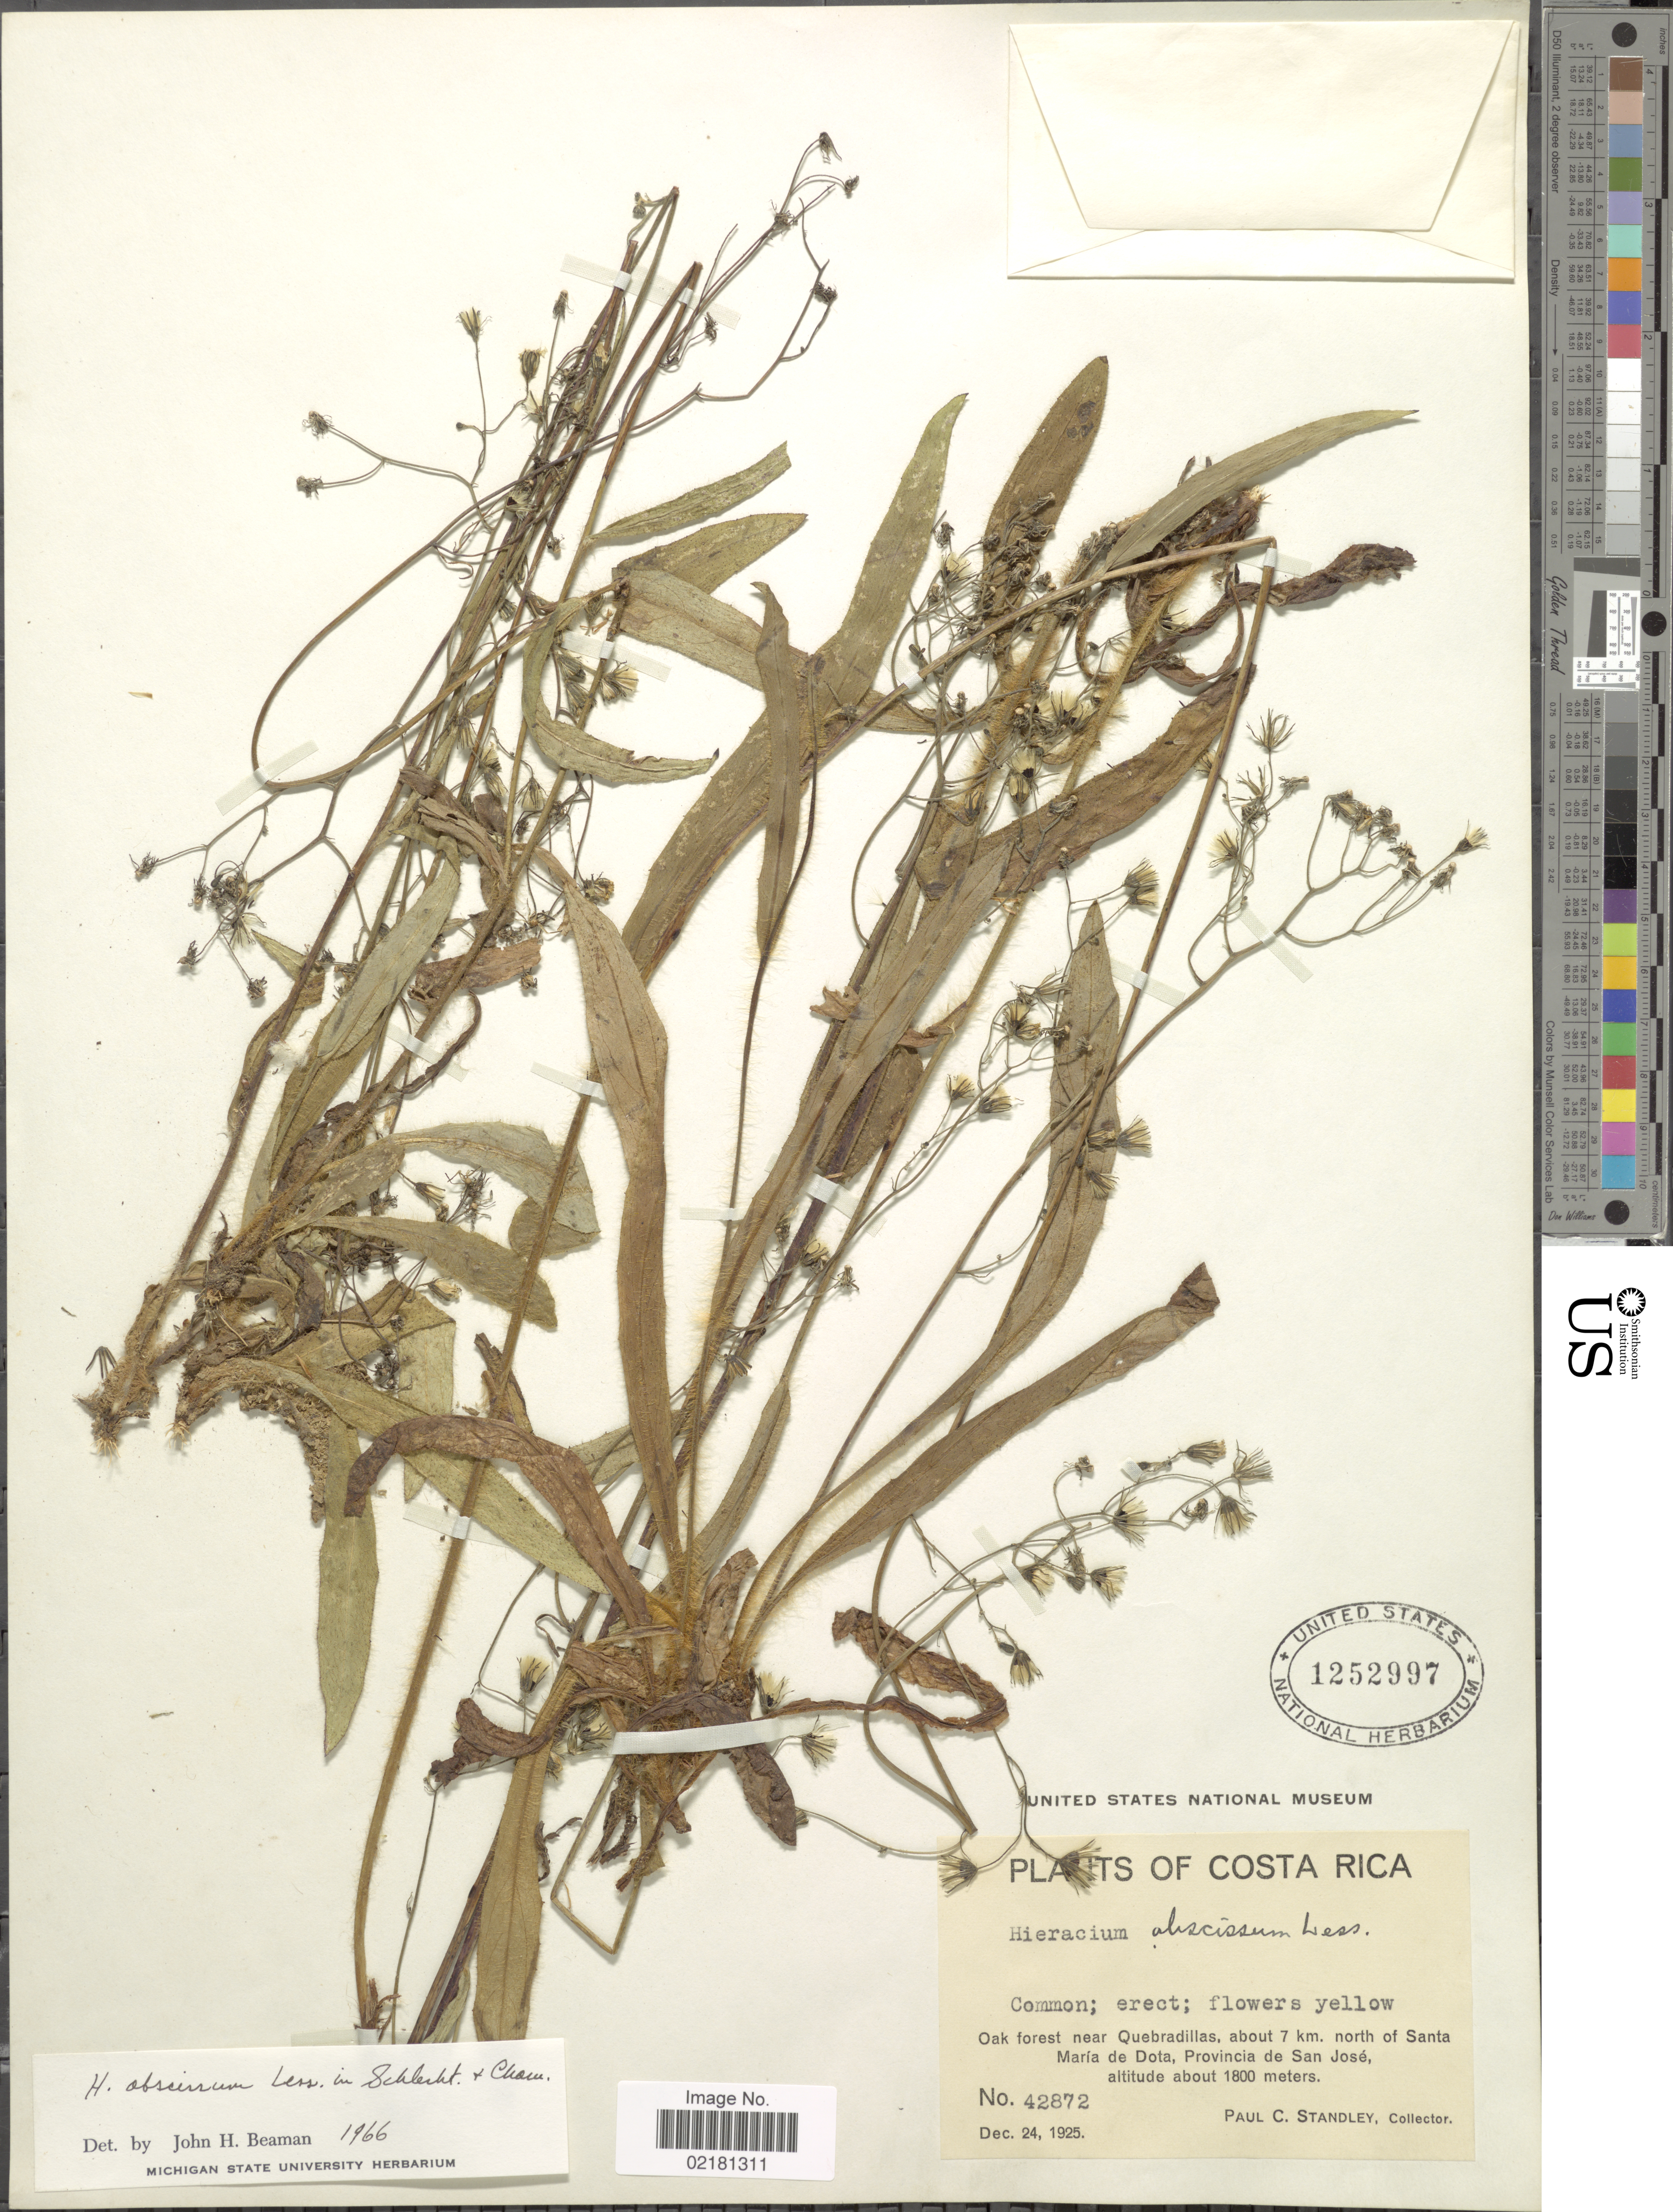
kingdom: Plantae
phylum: Tracheophyta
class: Magnoliopsida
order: Asterales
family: Asteraceae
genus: Hieracium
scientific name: Hieracium abscissum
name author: Less.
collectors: P. C. Standley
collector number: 42872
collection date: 1925-12-24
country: Costa Rica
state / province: San José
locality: Oak forest near Quebradillas, about 8 km. north of Santa maria de Dota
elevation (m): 1800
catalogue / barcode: US 1252997